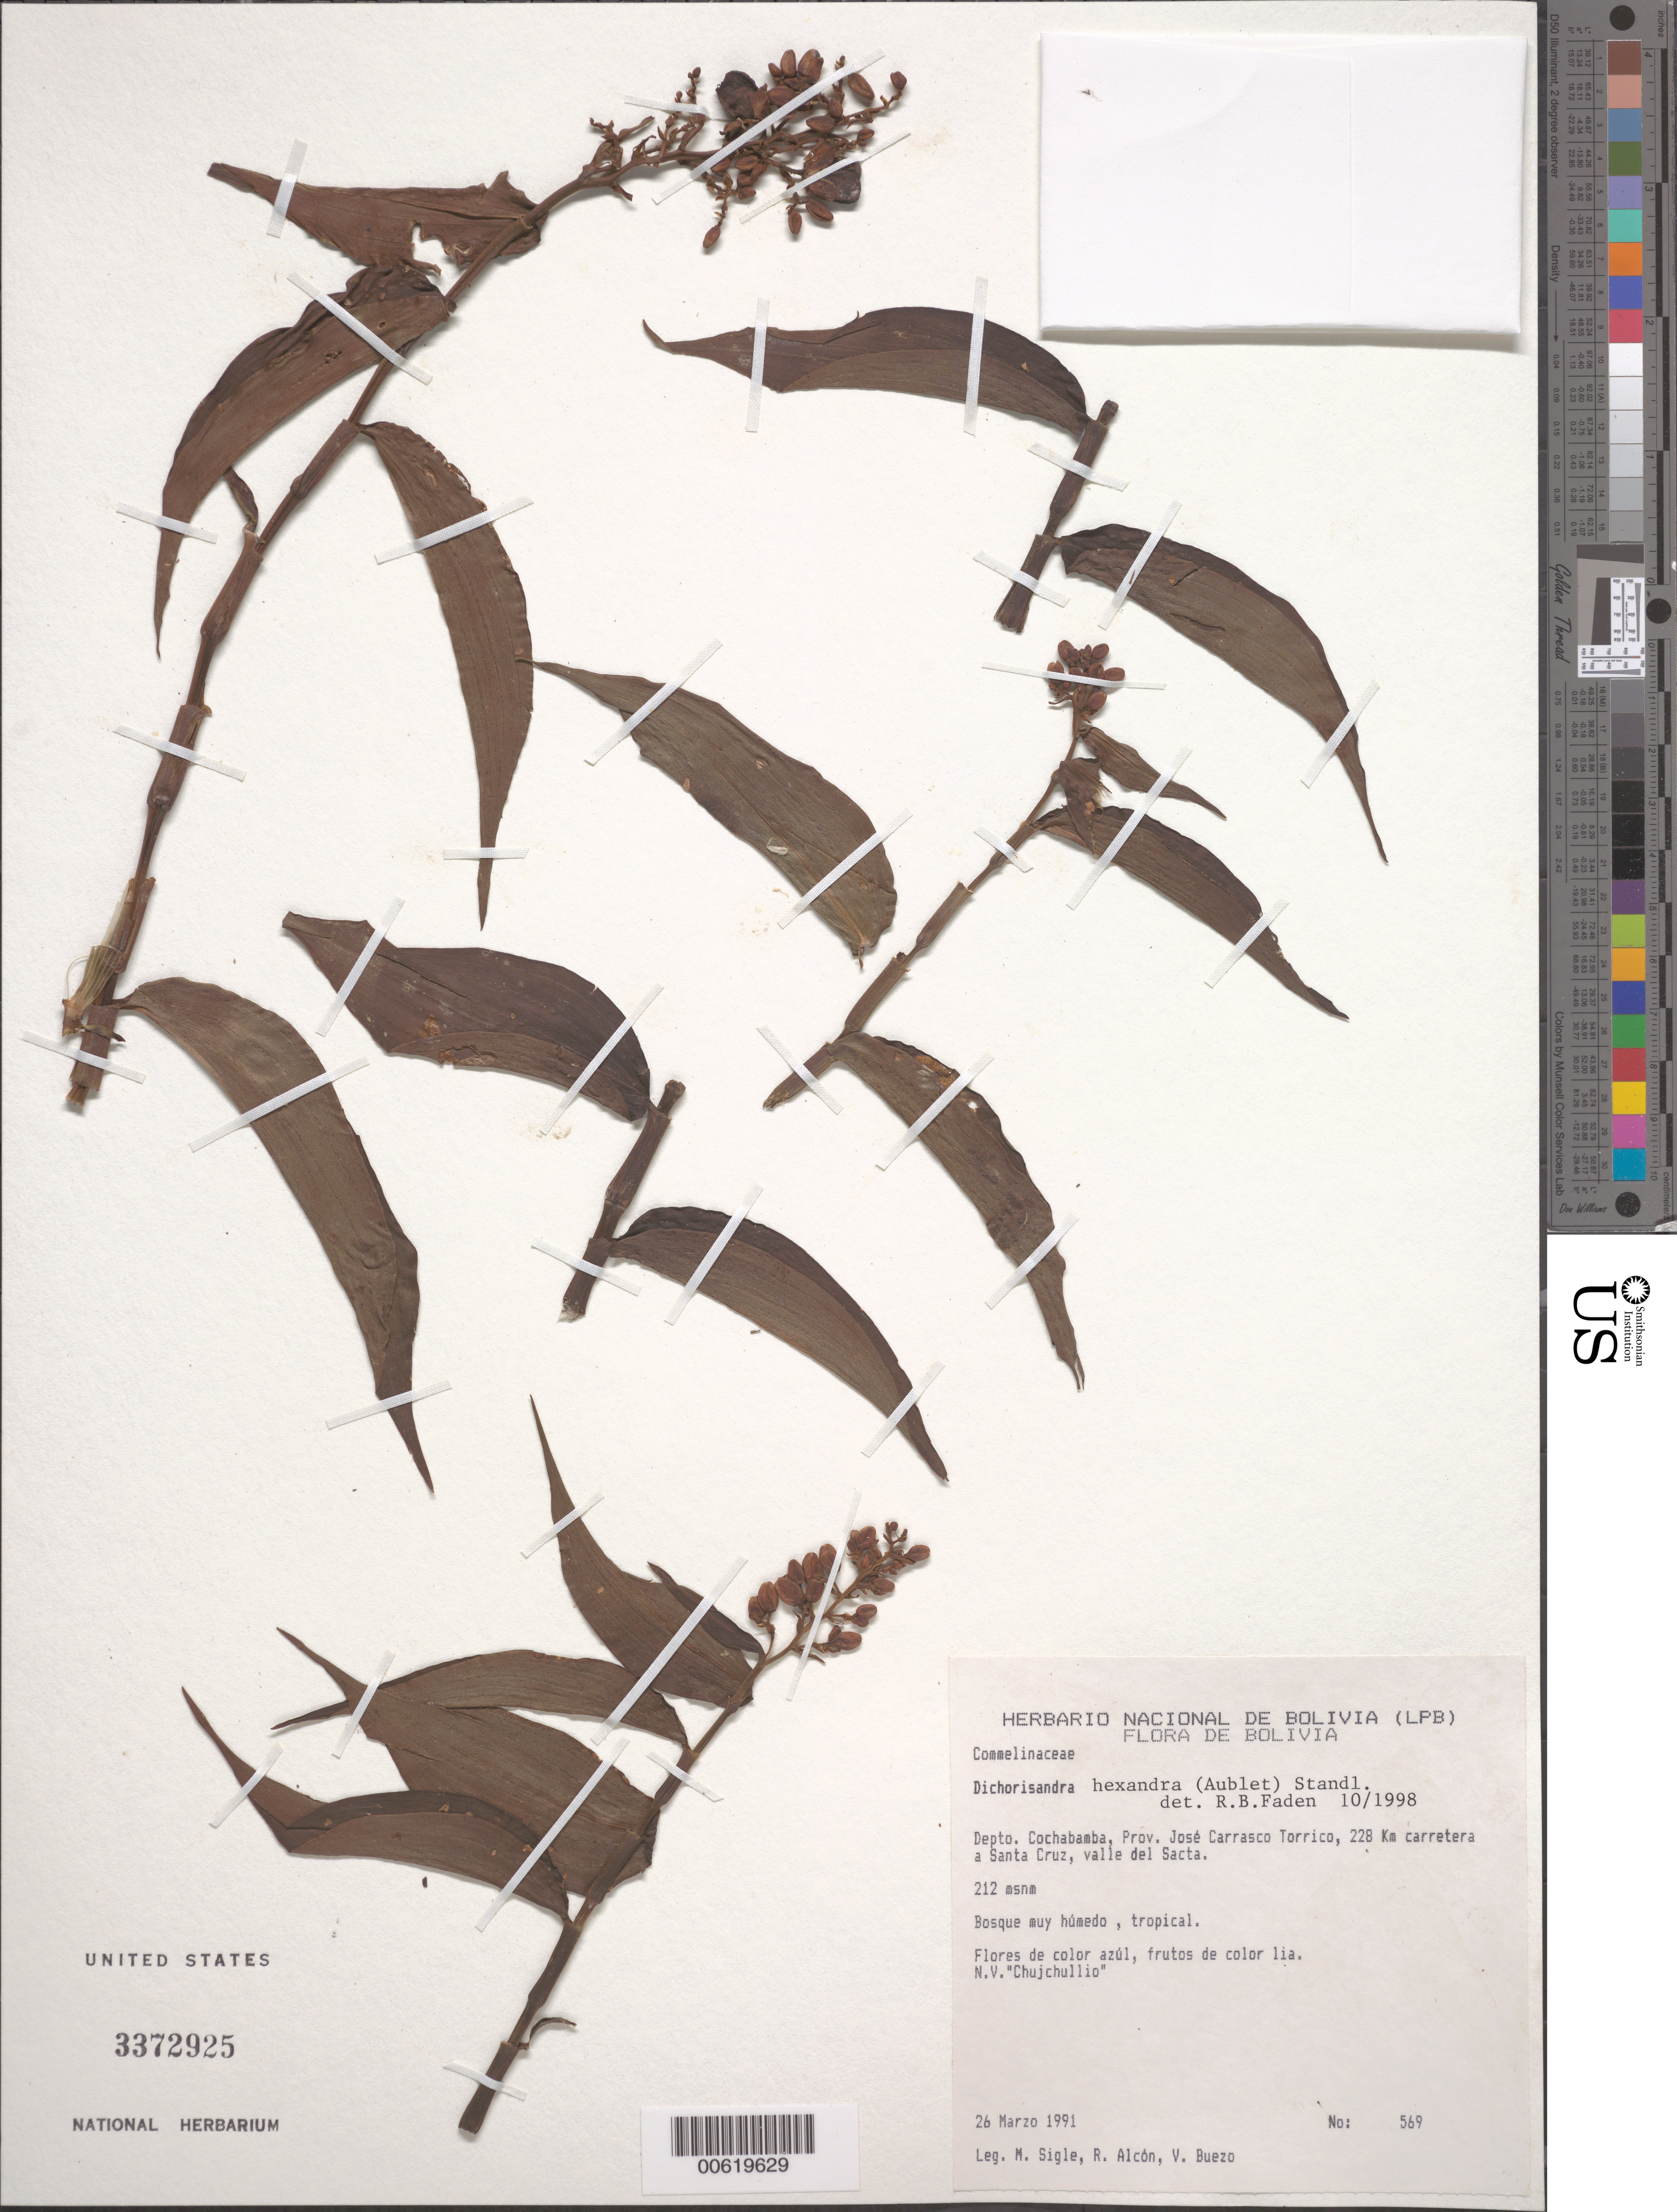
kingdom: Plantae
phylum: Tracheophyta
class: Liliopsida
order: Commelinales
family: Commelinaceae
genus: Dichorisandra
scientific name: Dichorisandra hexandra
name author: (Aubl.) Standl.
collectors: M. Sigle, R. Alcon & V. Buezo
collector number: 569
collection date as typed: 26 Mar 1991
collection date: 1991-03-26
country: Bolivia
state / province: Cochabamba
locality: Jose Carrasco Torico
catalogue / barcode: US 3372925